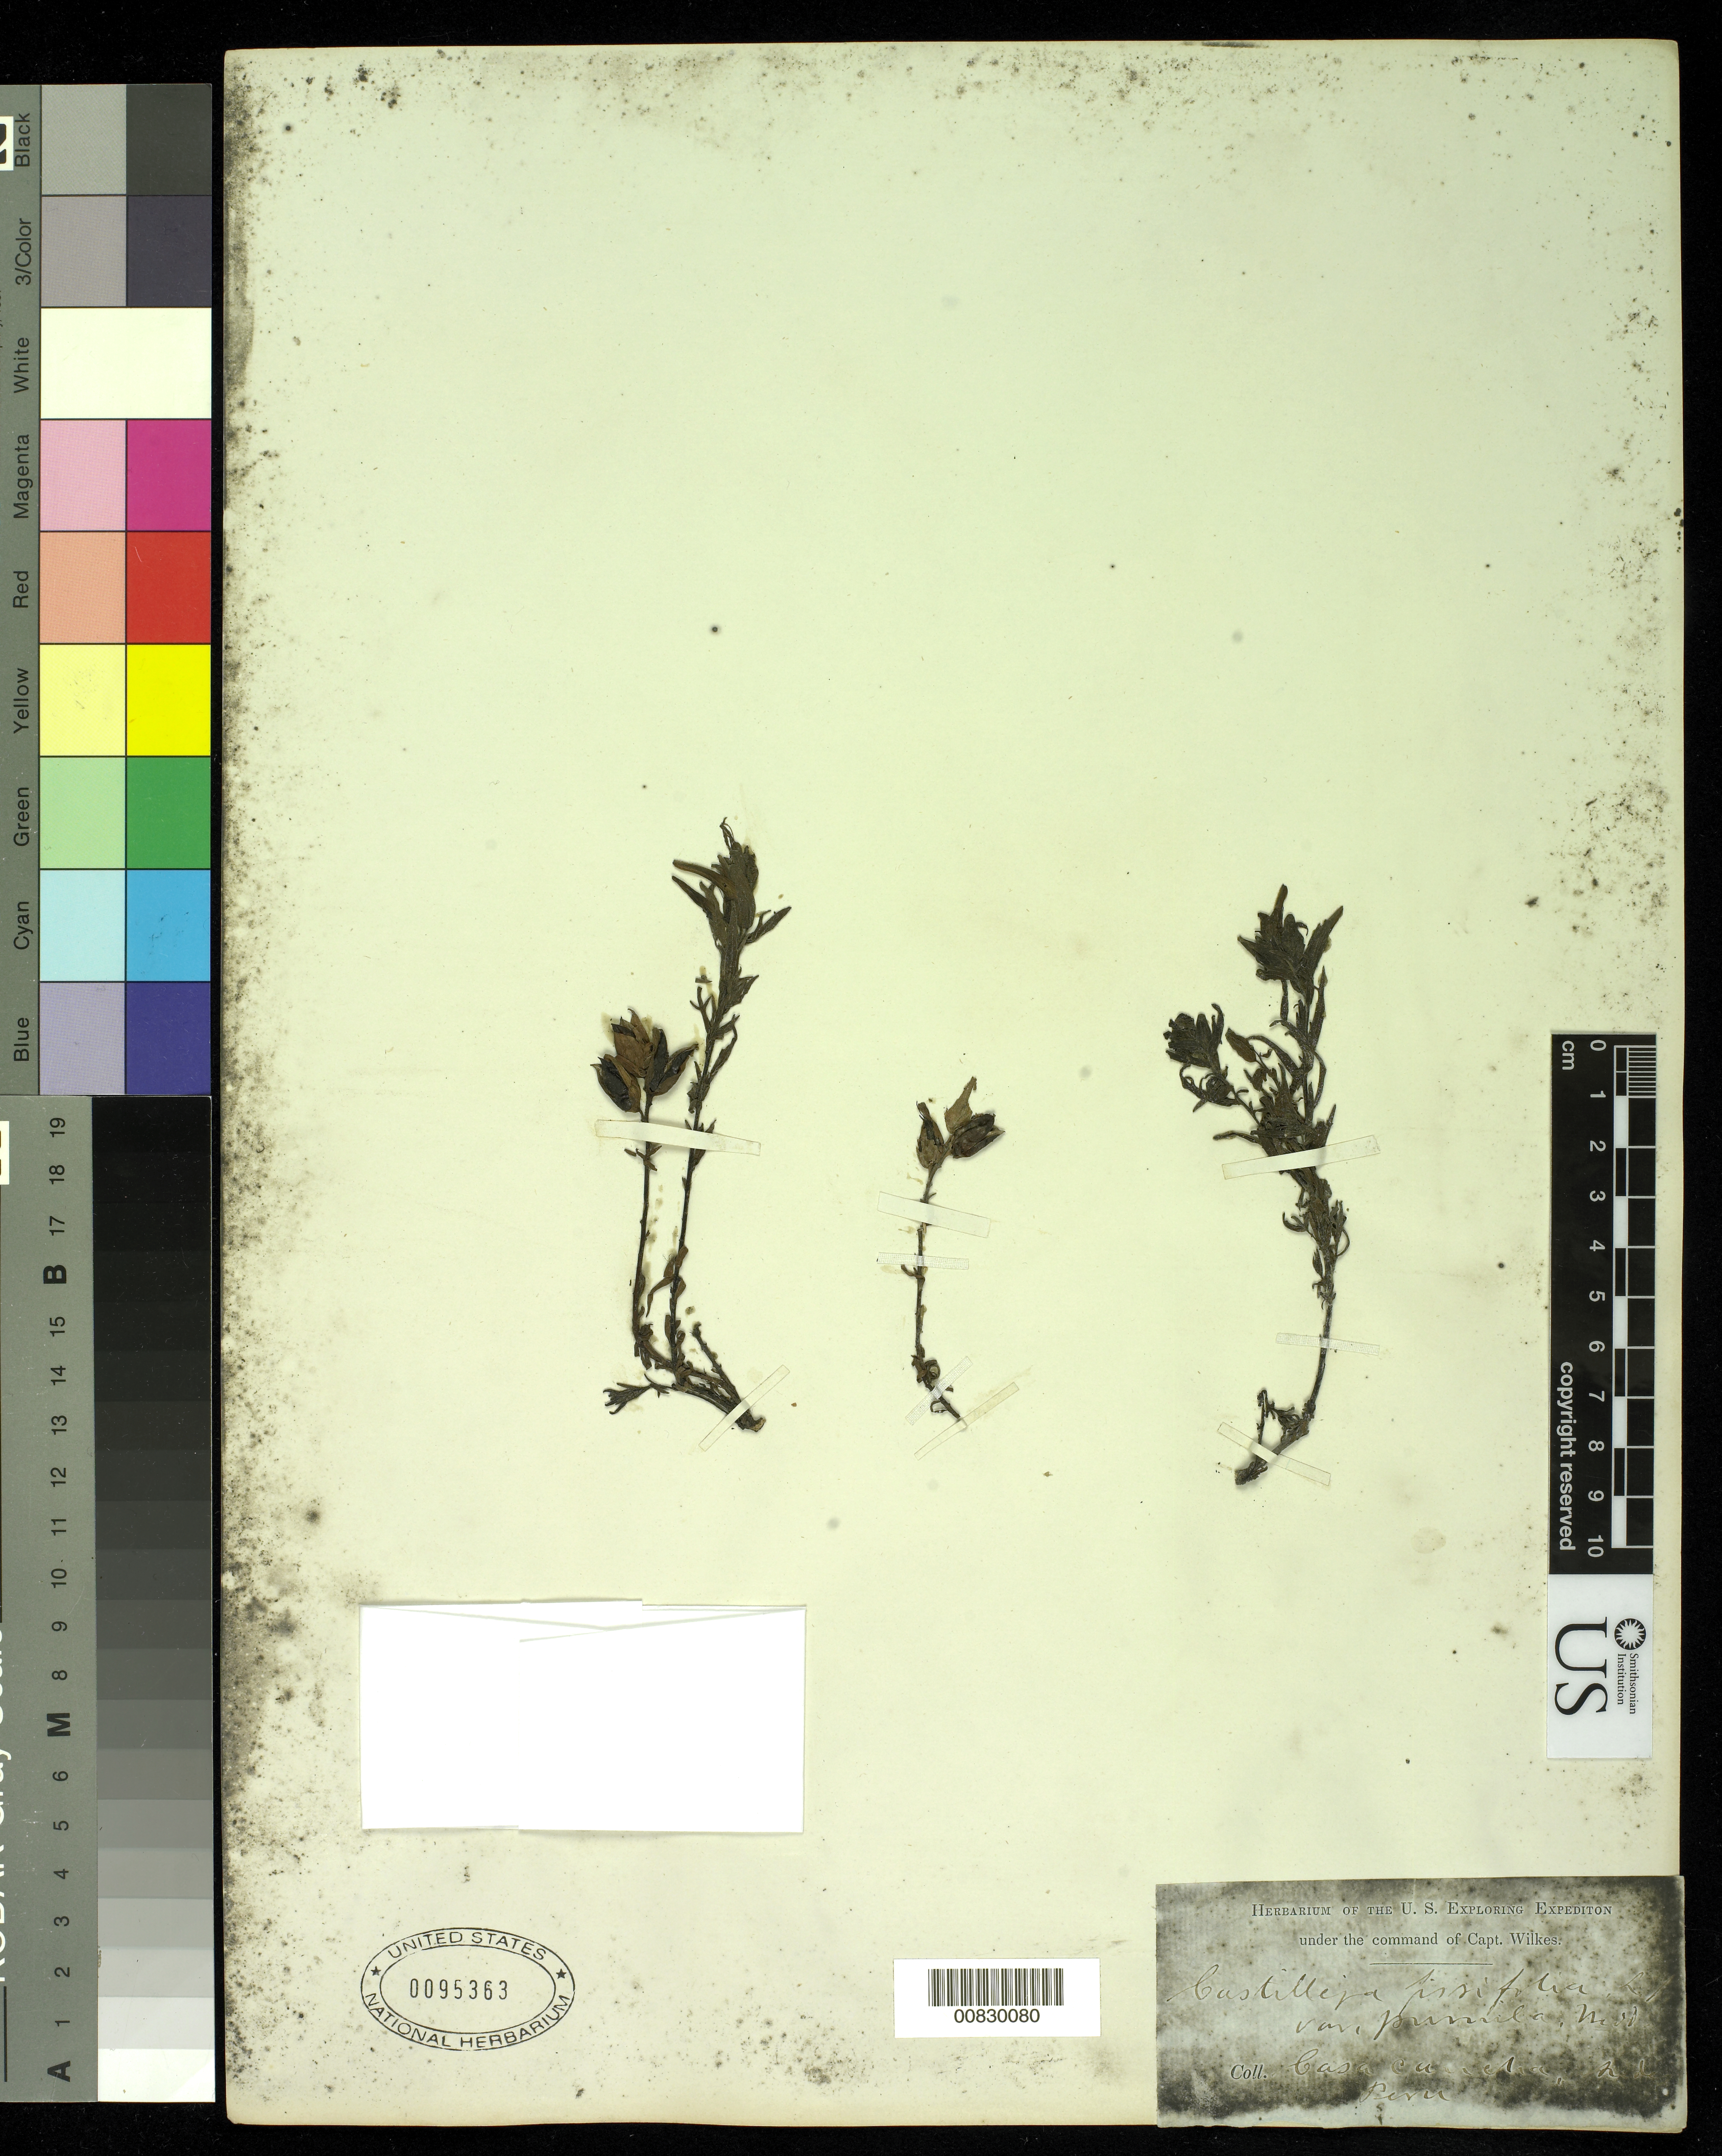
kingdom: Plantae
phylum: Tracheophyta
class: Magnoliopsida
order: Lamiales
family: Orobanchaceae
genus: Castilleja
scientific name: Castilleja pumila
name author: (Benth.) Wedd.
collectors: Wilkes Explor. Exped.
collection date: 1838/1842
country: Peru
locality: Casa Cancha, Andes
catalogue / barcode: US 95363